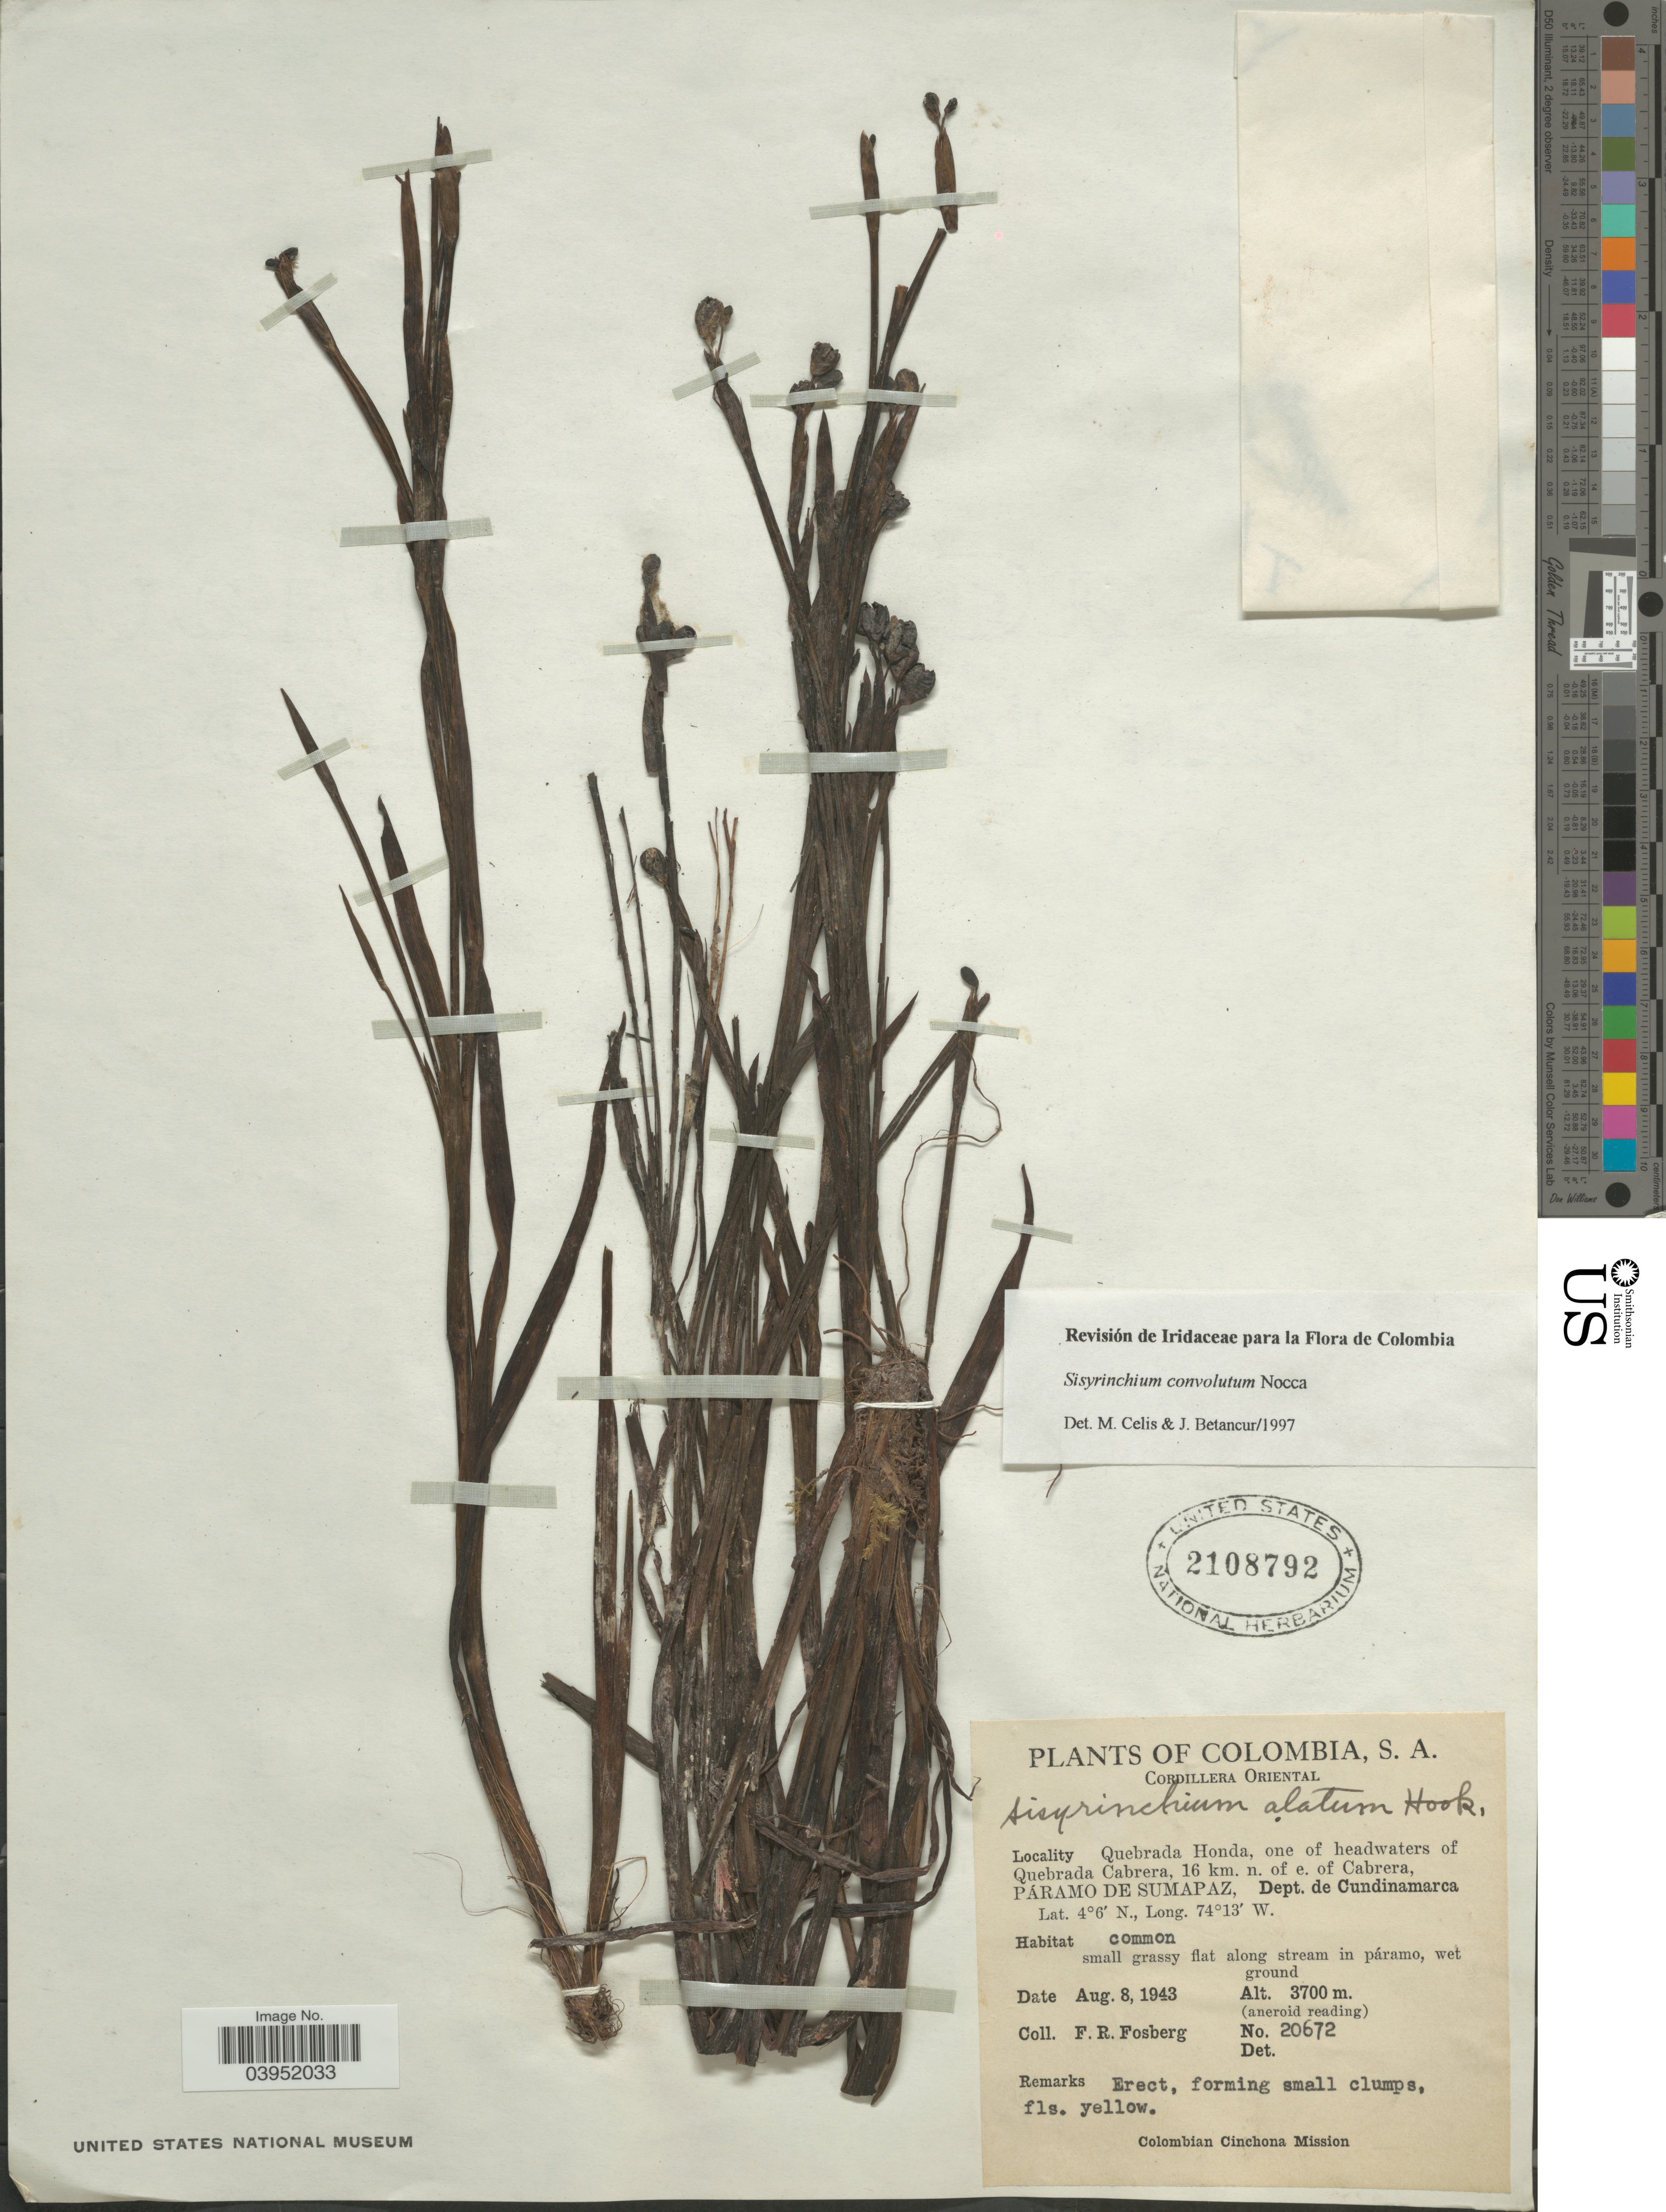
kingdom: Plantae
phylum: Tracheophyta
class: Liliopsida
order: Asparagales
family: Iridaceae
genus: Sisyrinchium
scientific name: Sisyrinchium convolutum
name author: Nocca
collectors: F. R. Fosberg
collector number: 20672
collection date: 1943-08-08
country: Colombia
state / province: Cundinamarca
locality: Cordillera Oriental. Quebrada Honda, one of headwaters of Quebrada Cabrera, 16 km. n. of e. of Cabrera, Páramo de Sumapaz, Dept. de Cundinamarca.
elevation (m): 3700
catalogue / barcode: US 2108792